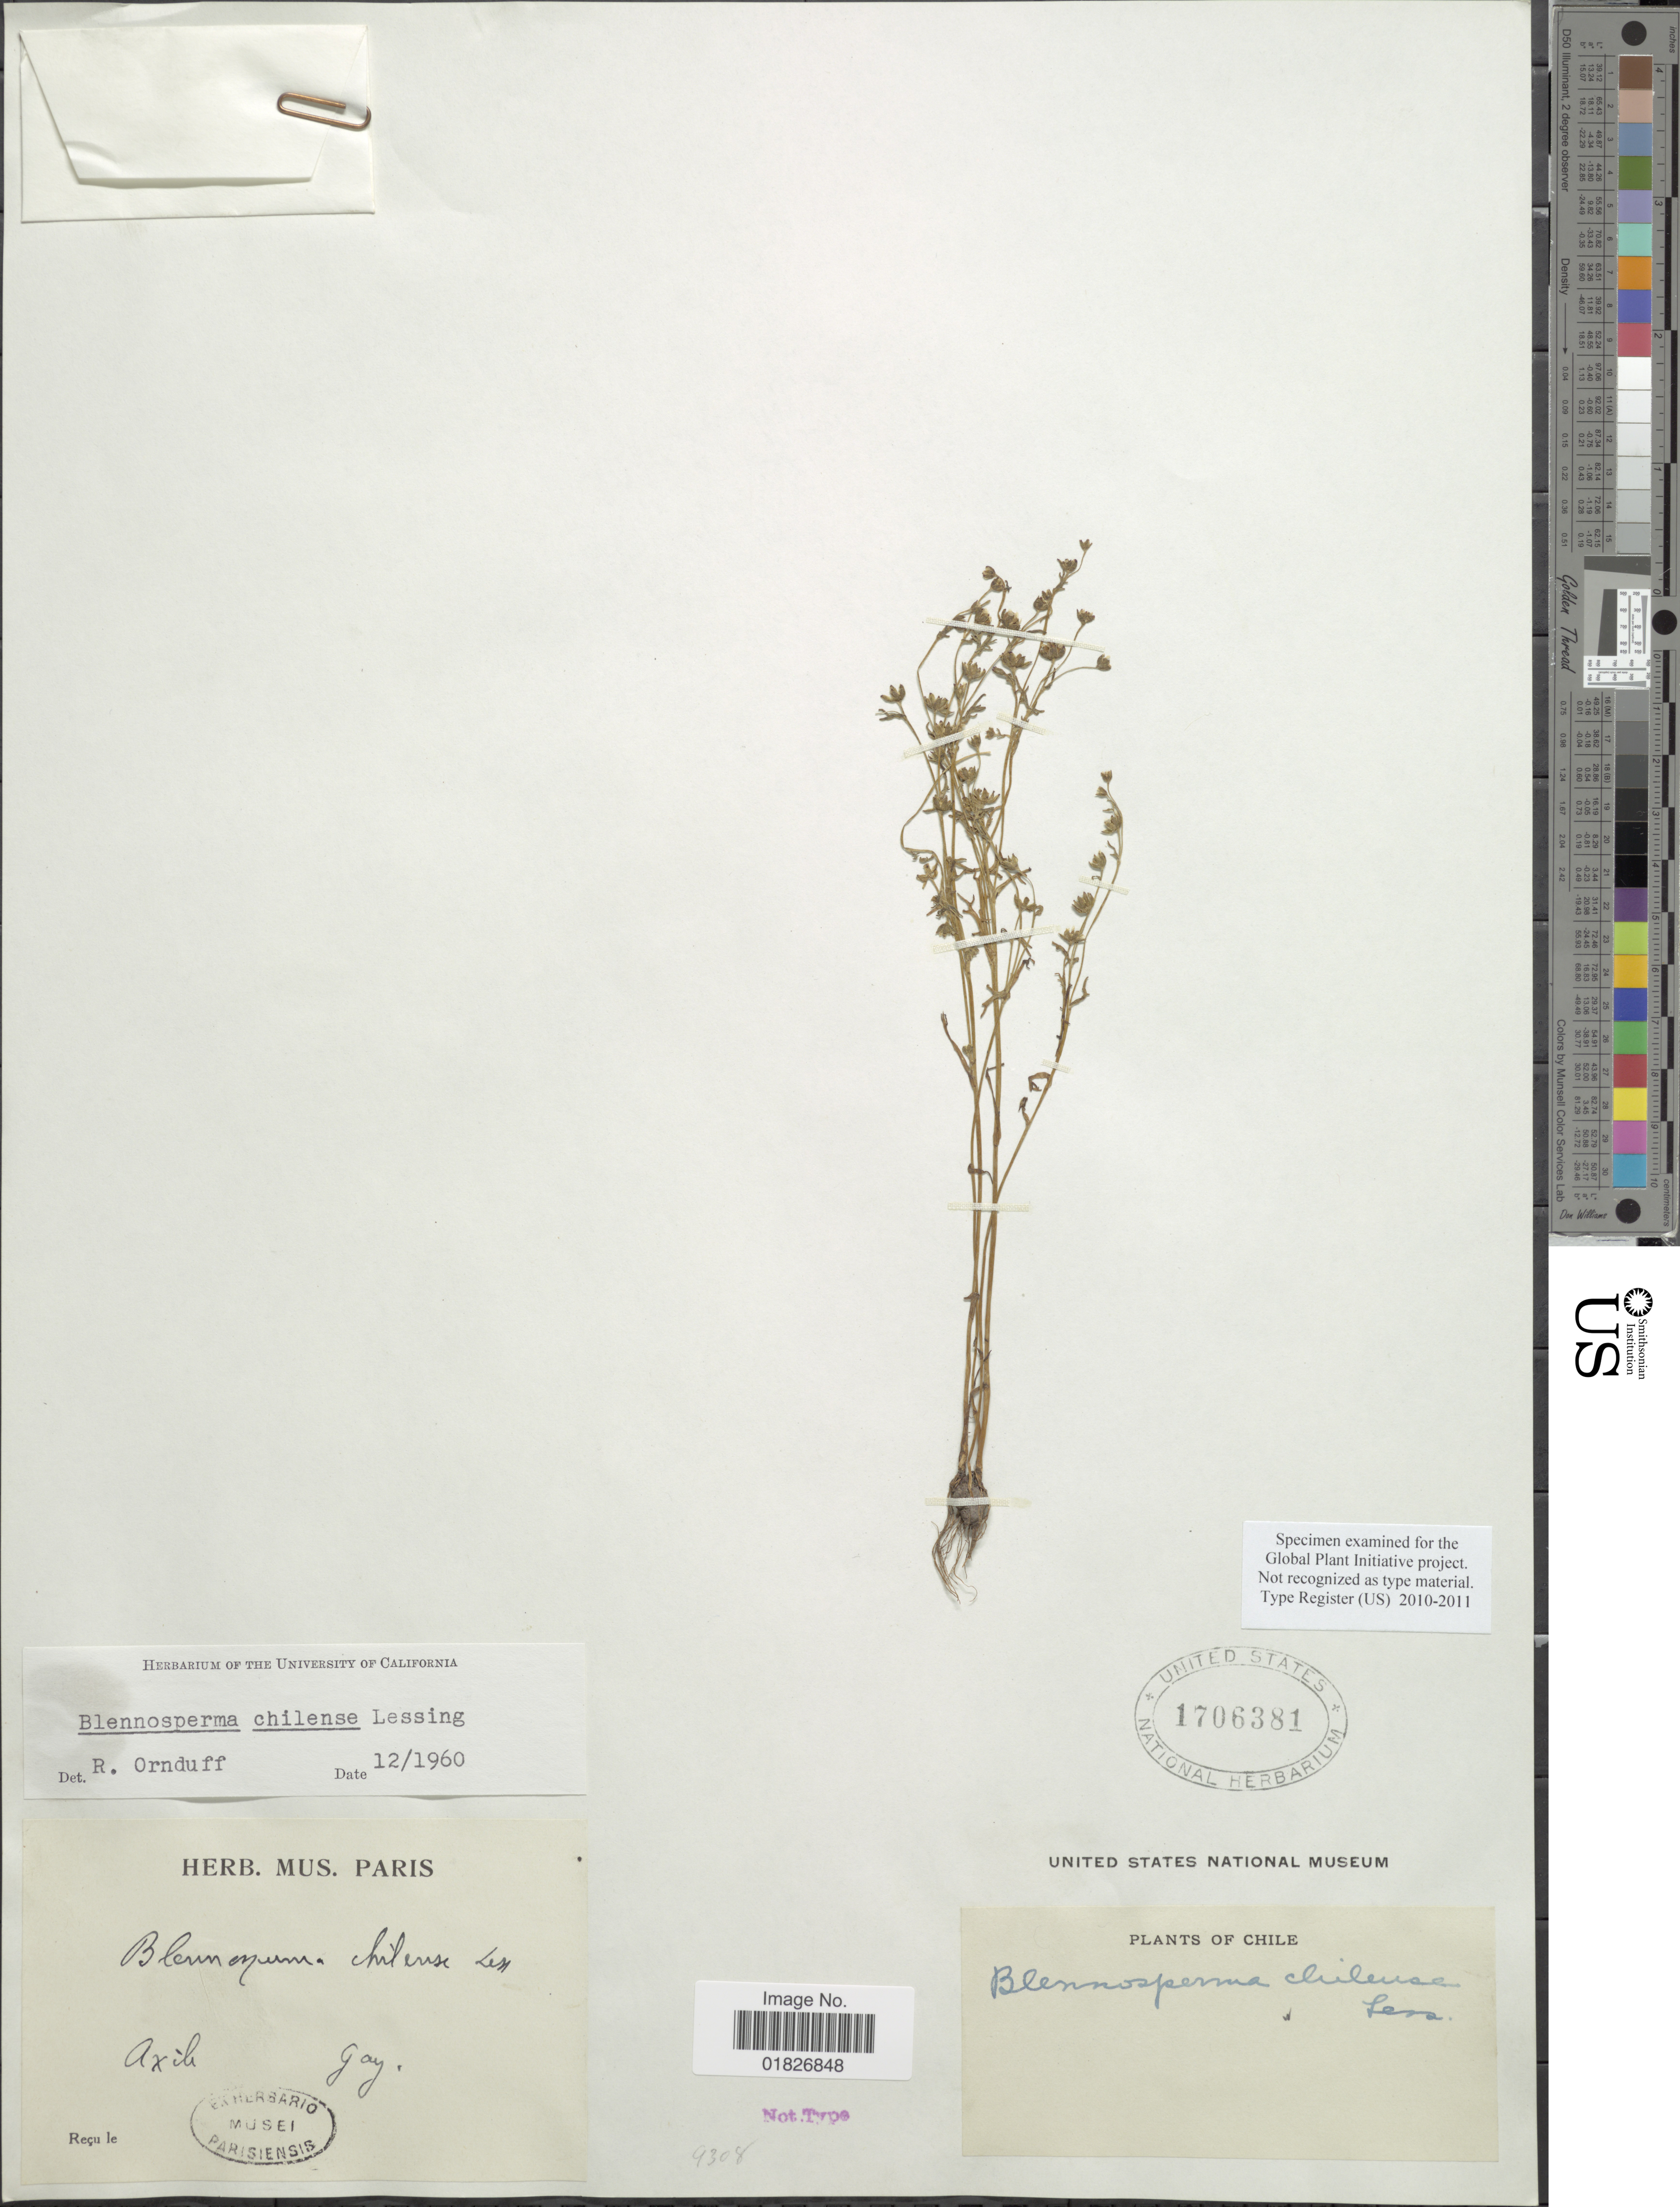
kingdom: Plantae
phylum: Tracheophyta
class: Magnoliopsida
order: Asterales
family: Asteraceae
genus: Blennosperma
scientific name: Blennosperma chilense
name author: Less.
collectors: -- Gay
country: Chile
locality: Axile [unsure placement]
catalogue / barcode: US 1706381